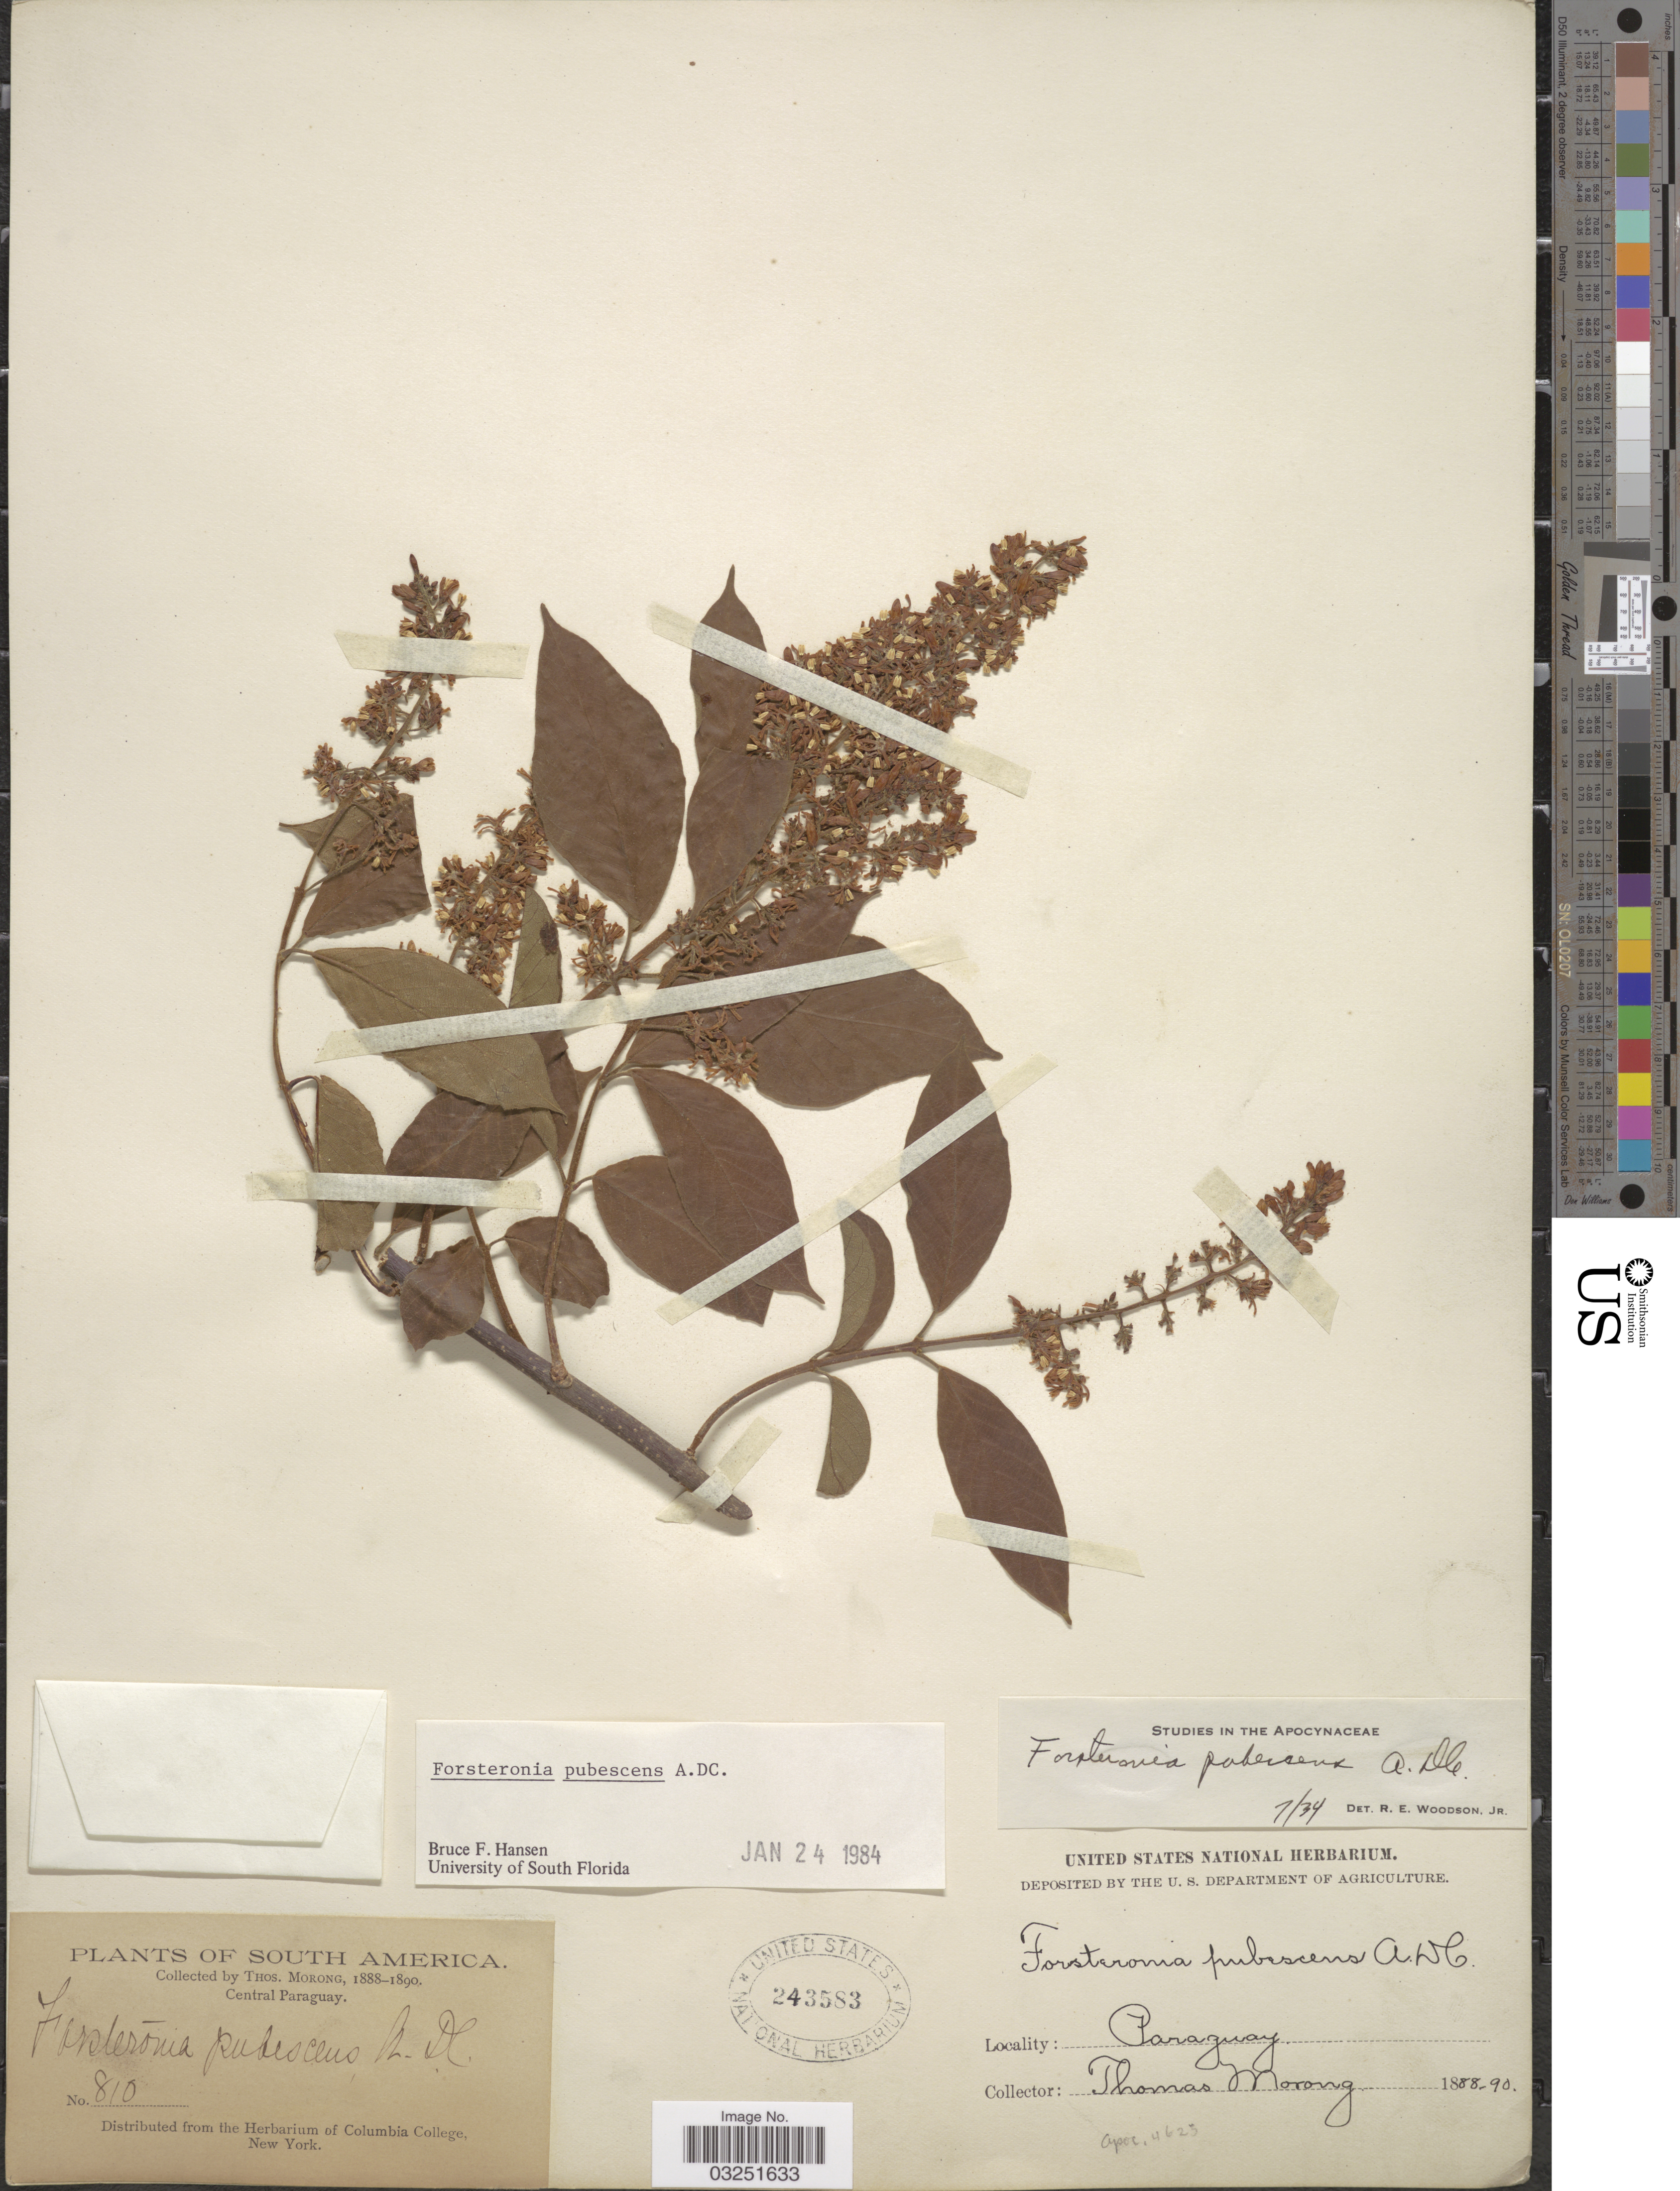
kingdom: Plantae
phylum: Tracheophyta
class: Magnoliopsida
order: Gentianales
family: Apocynaceae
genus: Forsteronia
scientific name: Forsteronia pubescens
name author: A. DC.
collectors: ex herb. T. Morong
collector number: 810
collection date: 1888/1890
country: Paraguay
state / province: Central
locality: Central Paraguay.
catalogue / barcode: US 243583